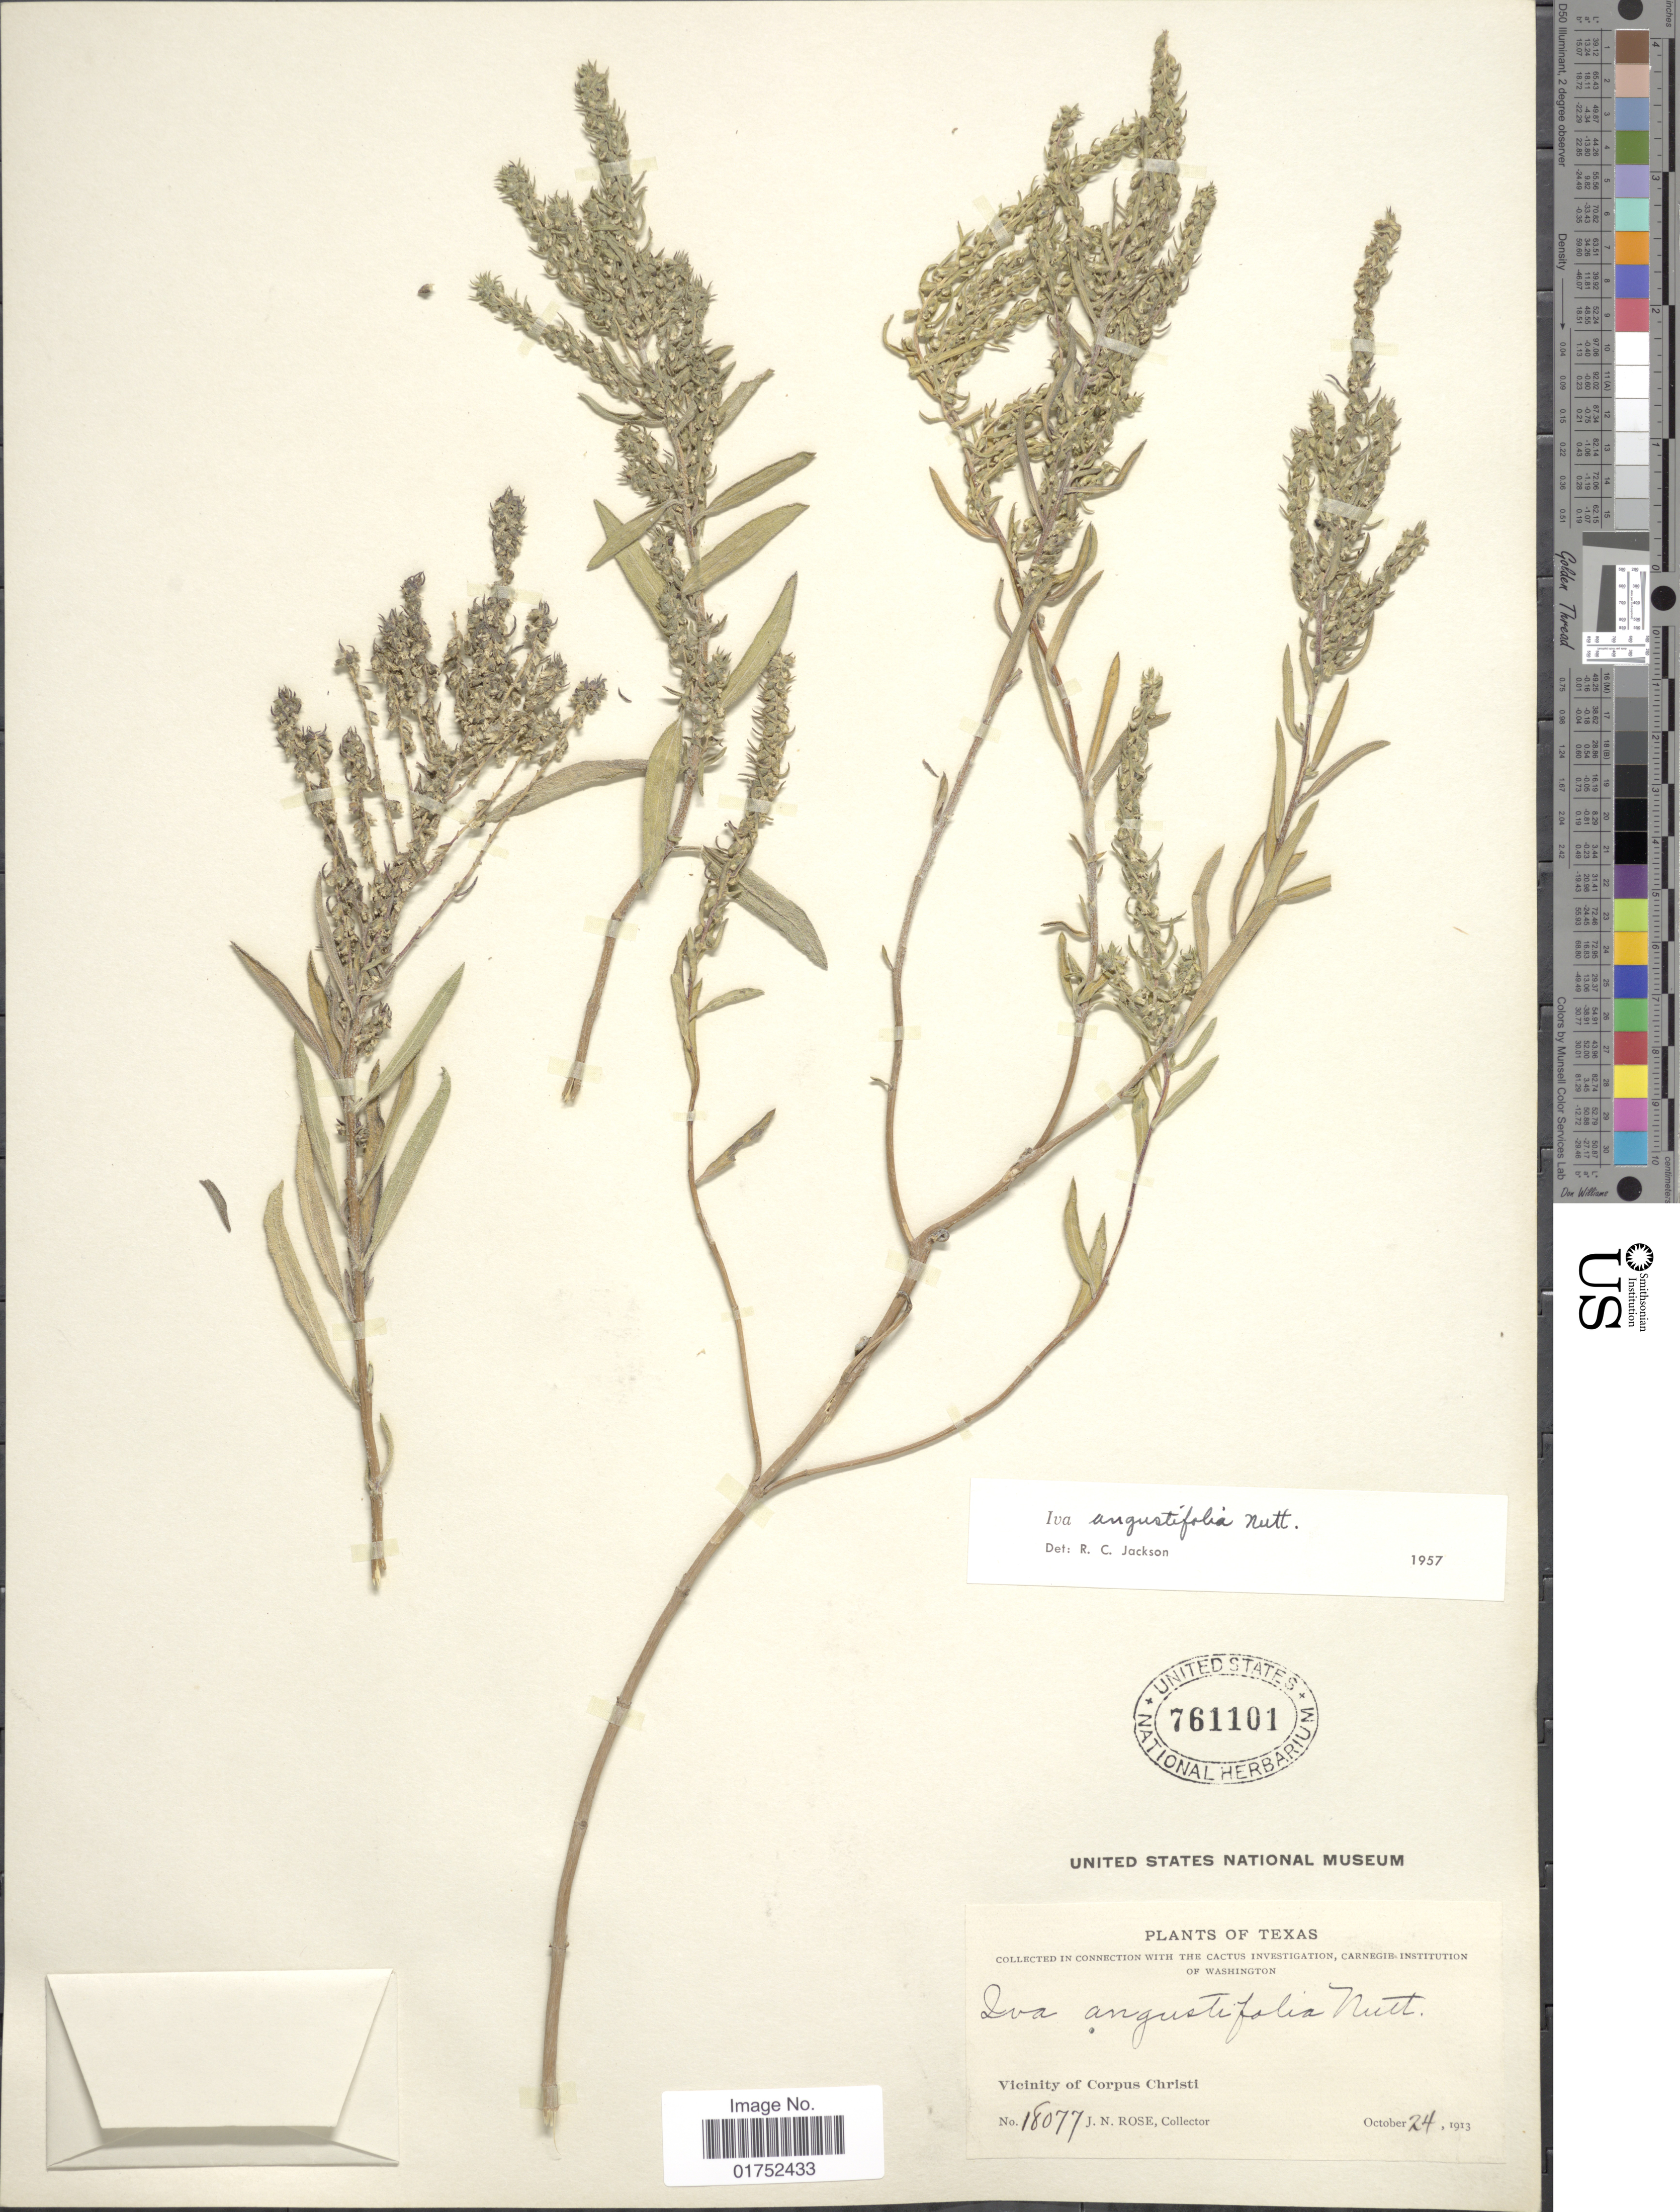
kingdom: Plantae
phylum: Tracheophyta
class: Magnoliopsida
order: Asterales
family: Asteraceae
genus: Iva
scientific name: Iva angustifolia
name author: Nutt.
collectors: J. N. Rose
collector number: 18077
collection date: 1913-10-24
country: United States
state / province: Texas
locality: Vicinity of Corpus Christi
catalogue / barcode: US 761101